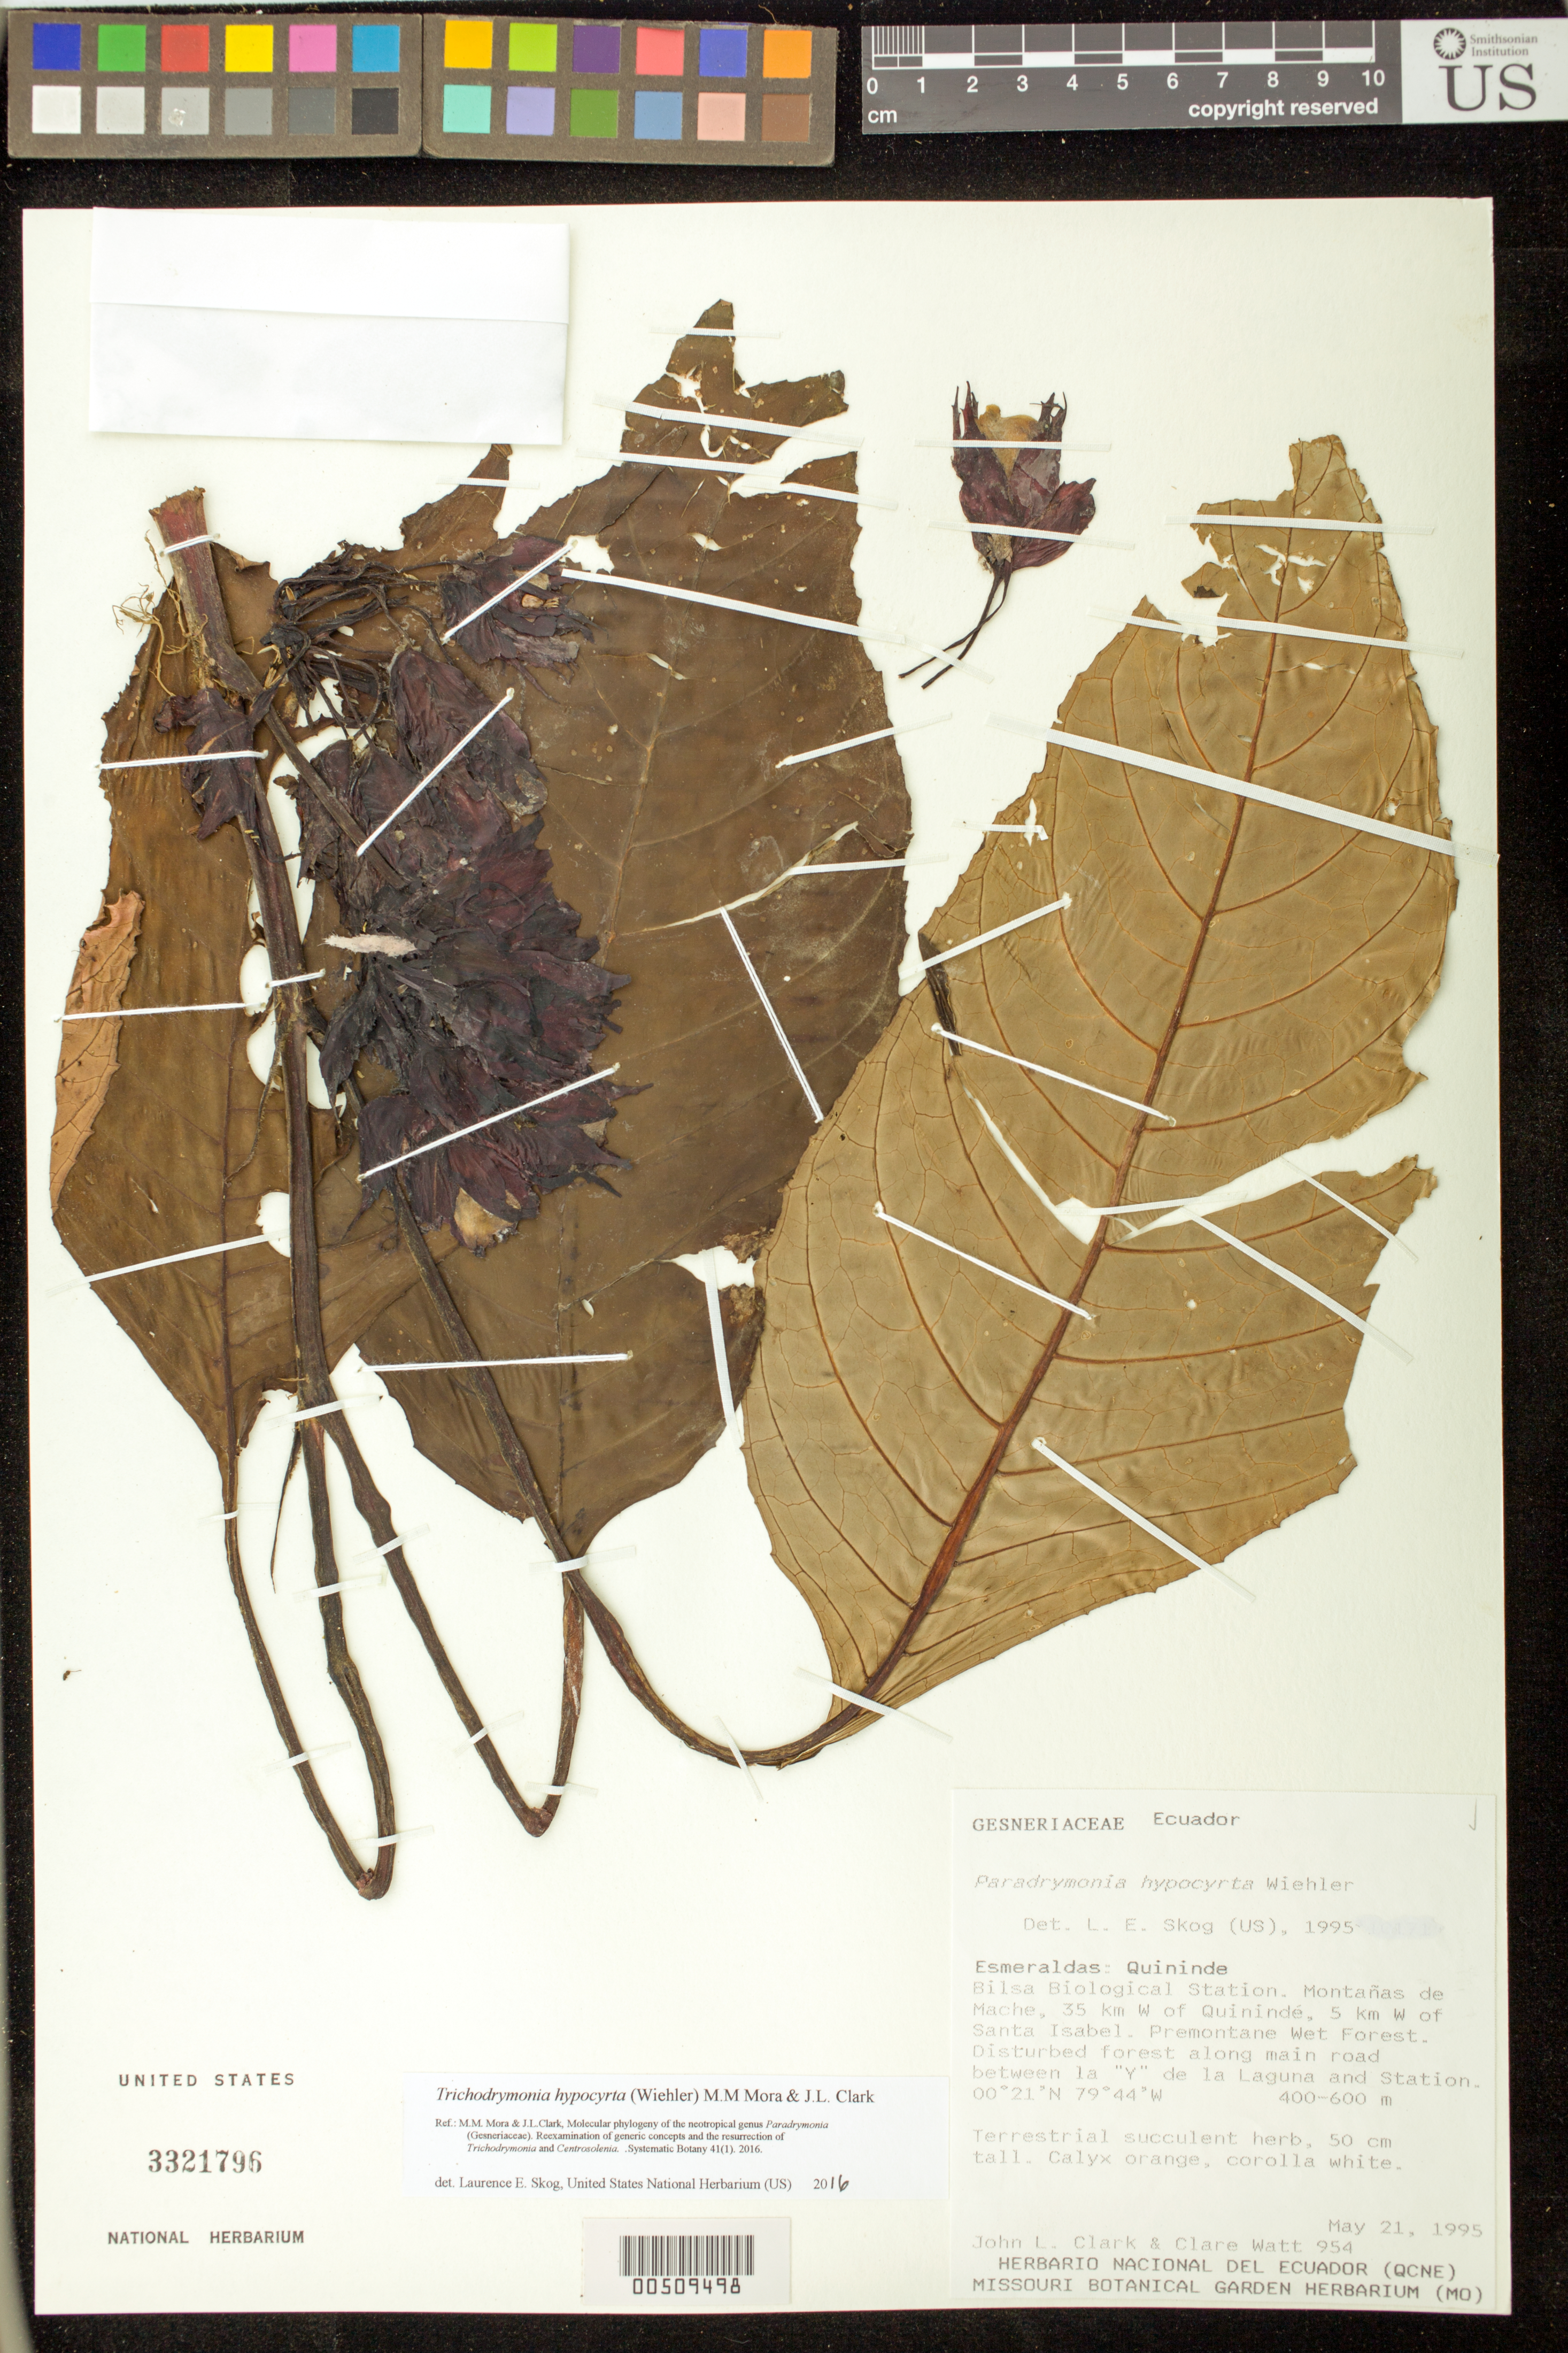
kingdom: Plantae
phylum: Tracheophyta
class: Magnoliopsida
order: Lamiales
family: Gesneriaceae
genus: Trichodrymonia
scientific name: Trichodrymonia hypocyrta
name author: (Wiehler) M.M. Mora & J.L. Clark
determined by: Skog, Laurence E.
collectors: J. L. Clark & C. Watt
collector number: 954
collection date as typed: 21 May 1995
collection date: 1995-05-21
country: Ecuador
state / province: Esmeraldas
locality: Quininde, Bilsa Biological Station, Montañas de Mache, 35 km W of Quinindé, 5 km W of Santa Isabel; along main road between la "Y" de la Laguna and Station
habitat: Disturbed premontane wet forest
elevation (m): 400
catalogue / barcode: US 3321796